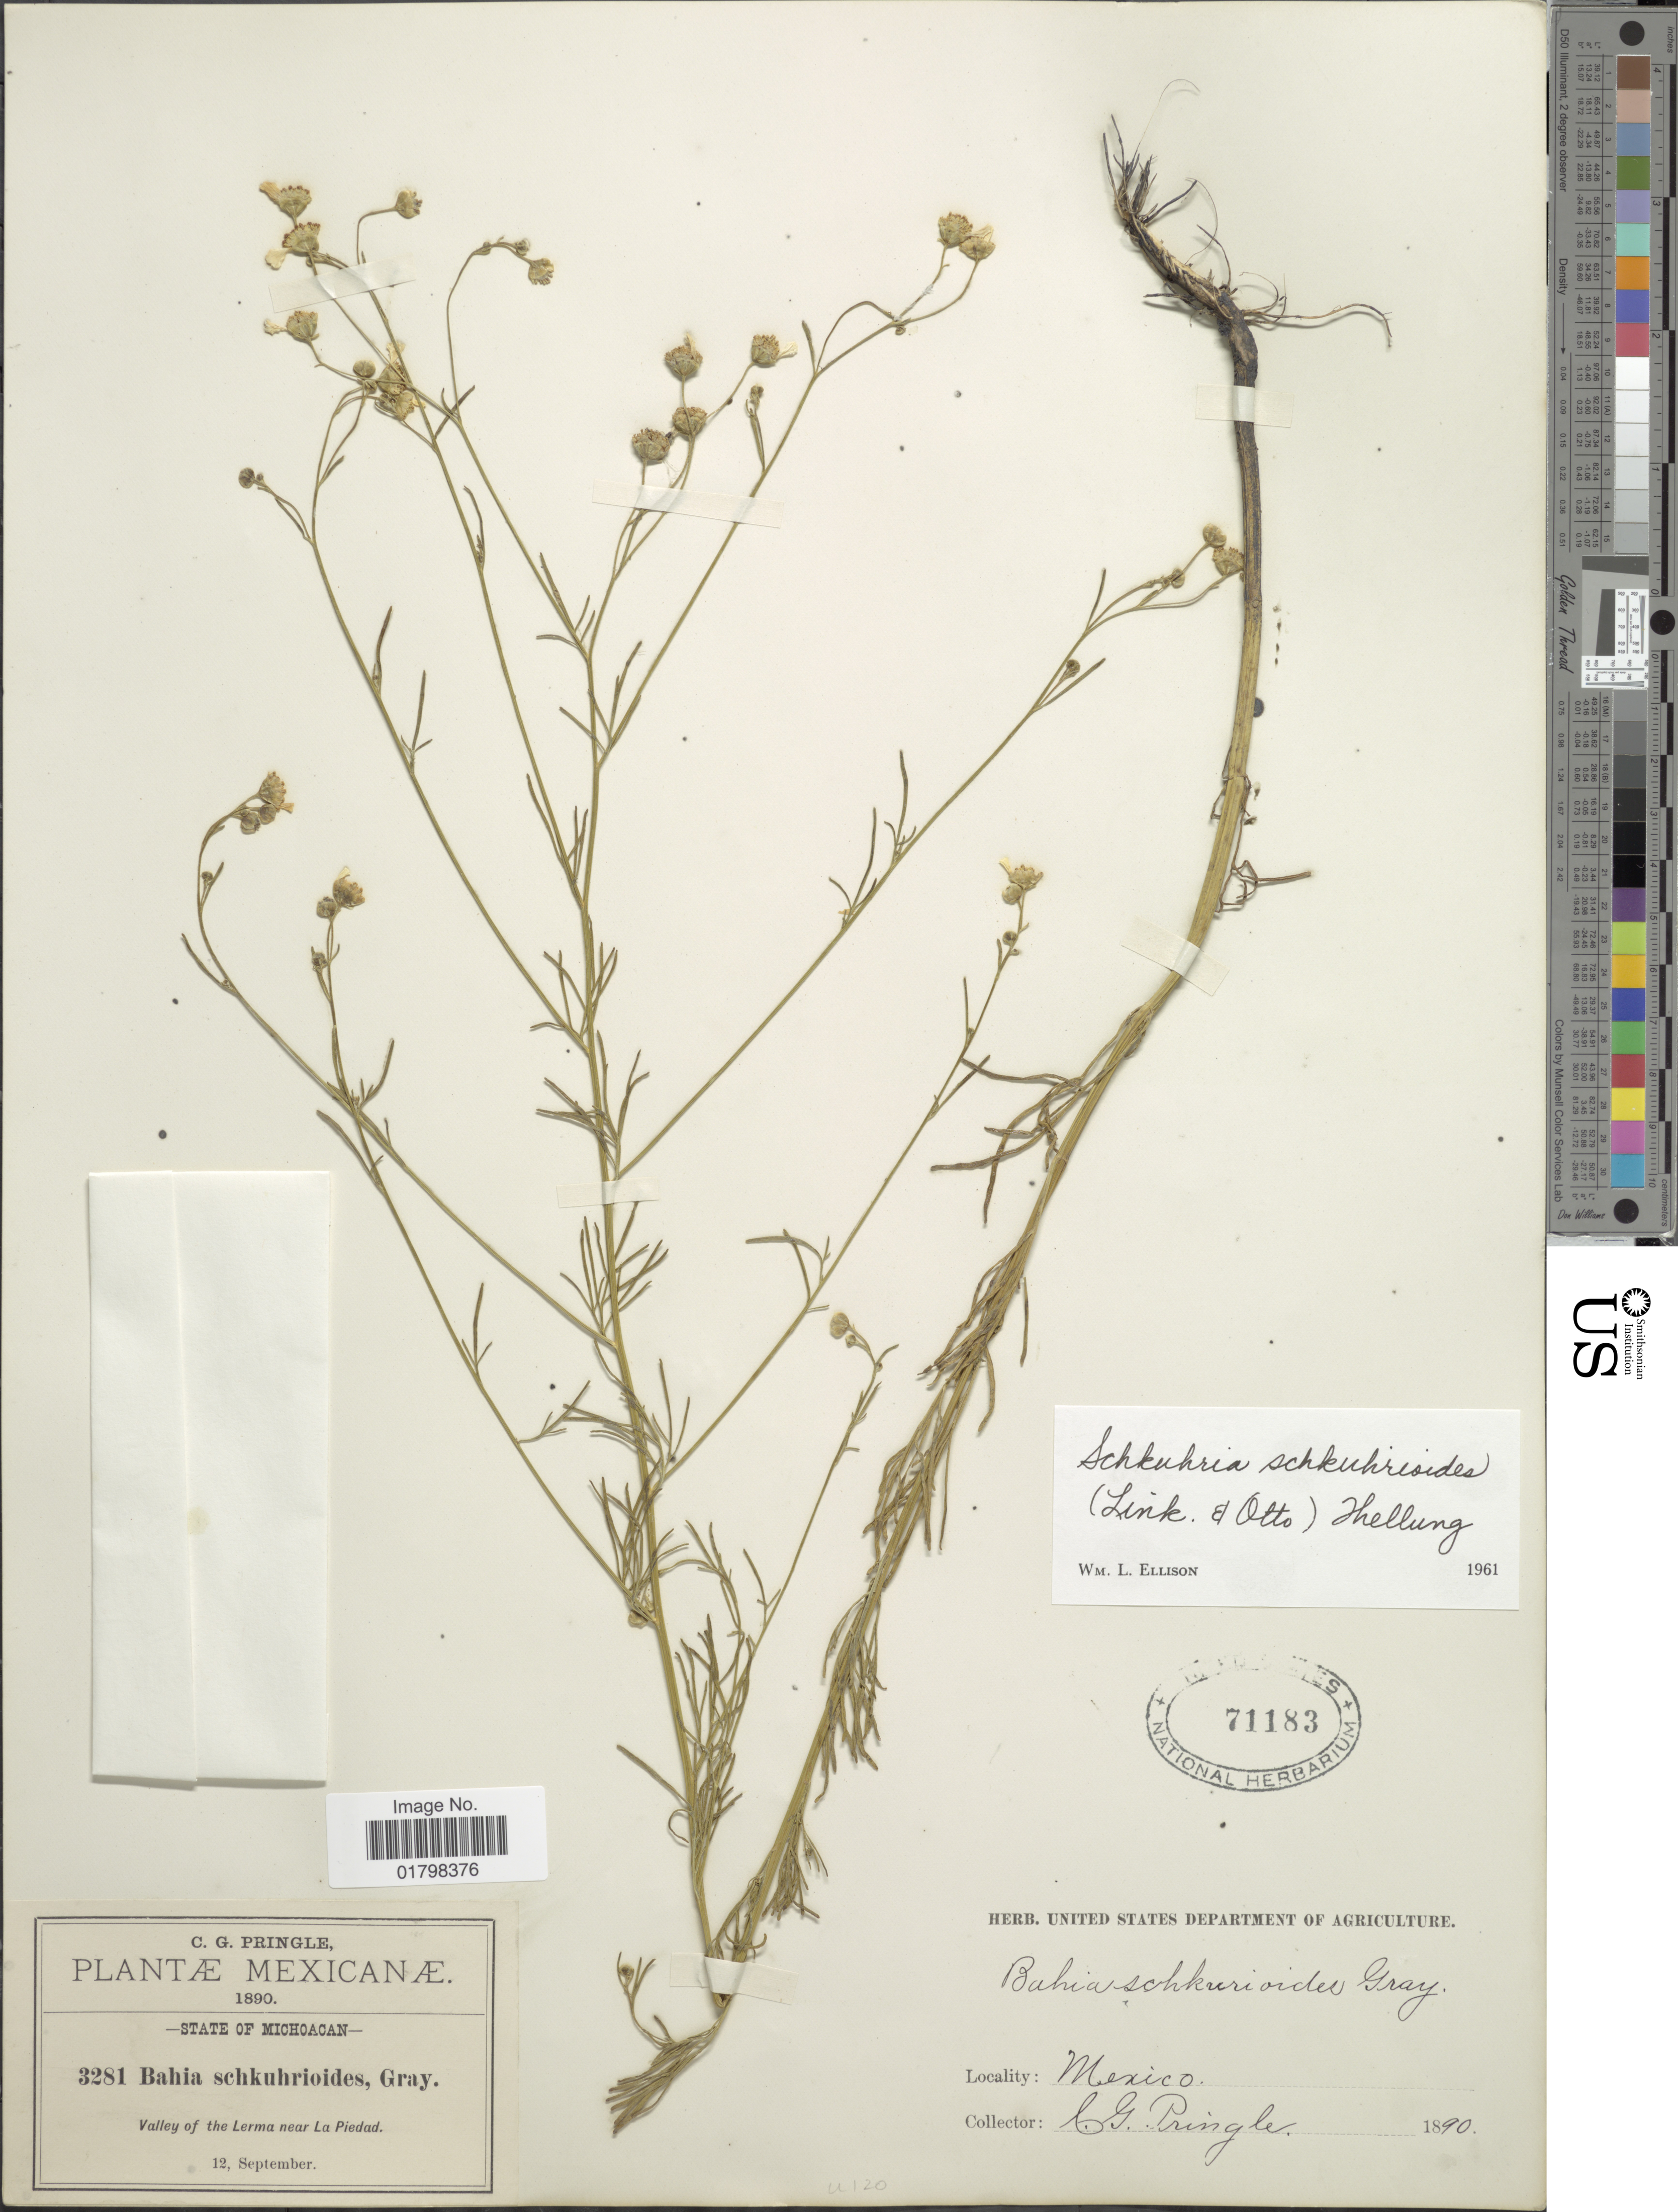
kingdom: Plantae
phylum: Tracheophyta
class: Magnoliopsida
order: Asterales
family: Asteraceae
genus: Schkuhria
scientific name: Schkuhria schkuhrioides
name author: (Link & Otto) Thell.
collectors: C. G. Pringle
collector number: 3281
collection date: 1890-09-12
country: Mexico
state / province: Michoacán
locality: Valley of the Lerma near La Piedad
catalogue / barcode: US 71183